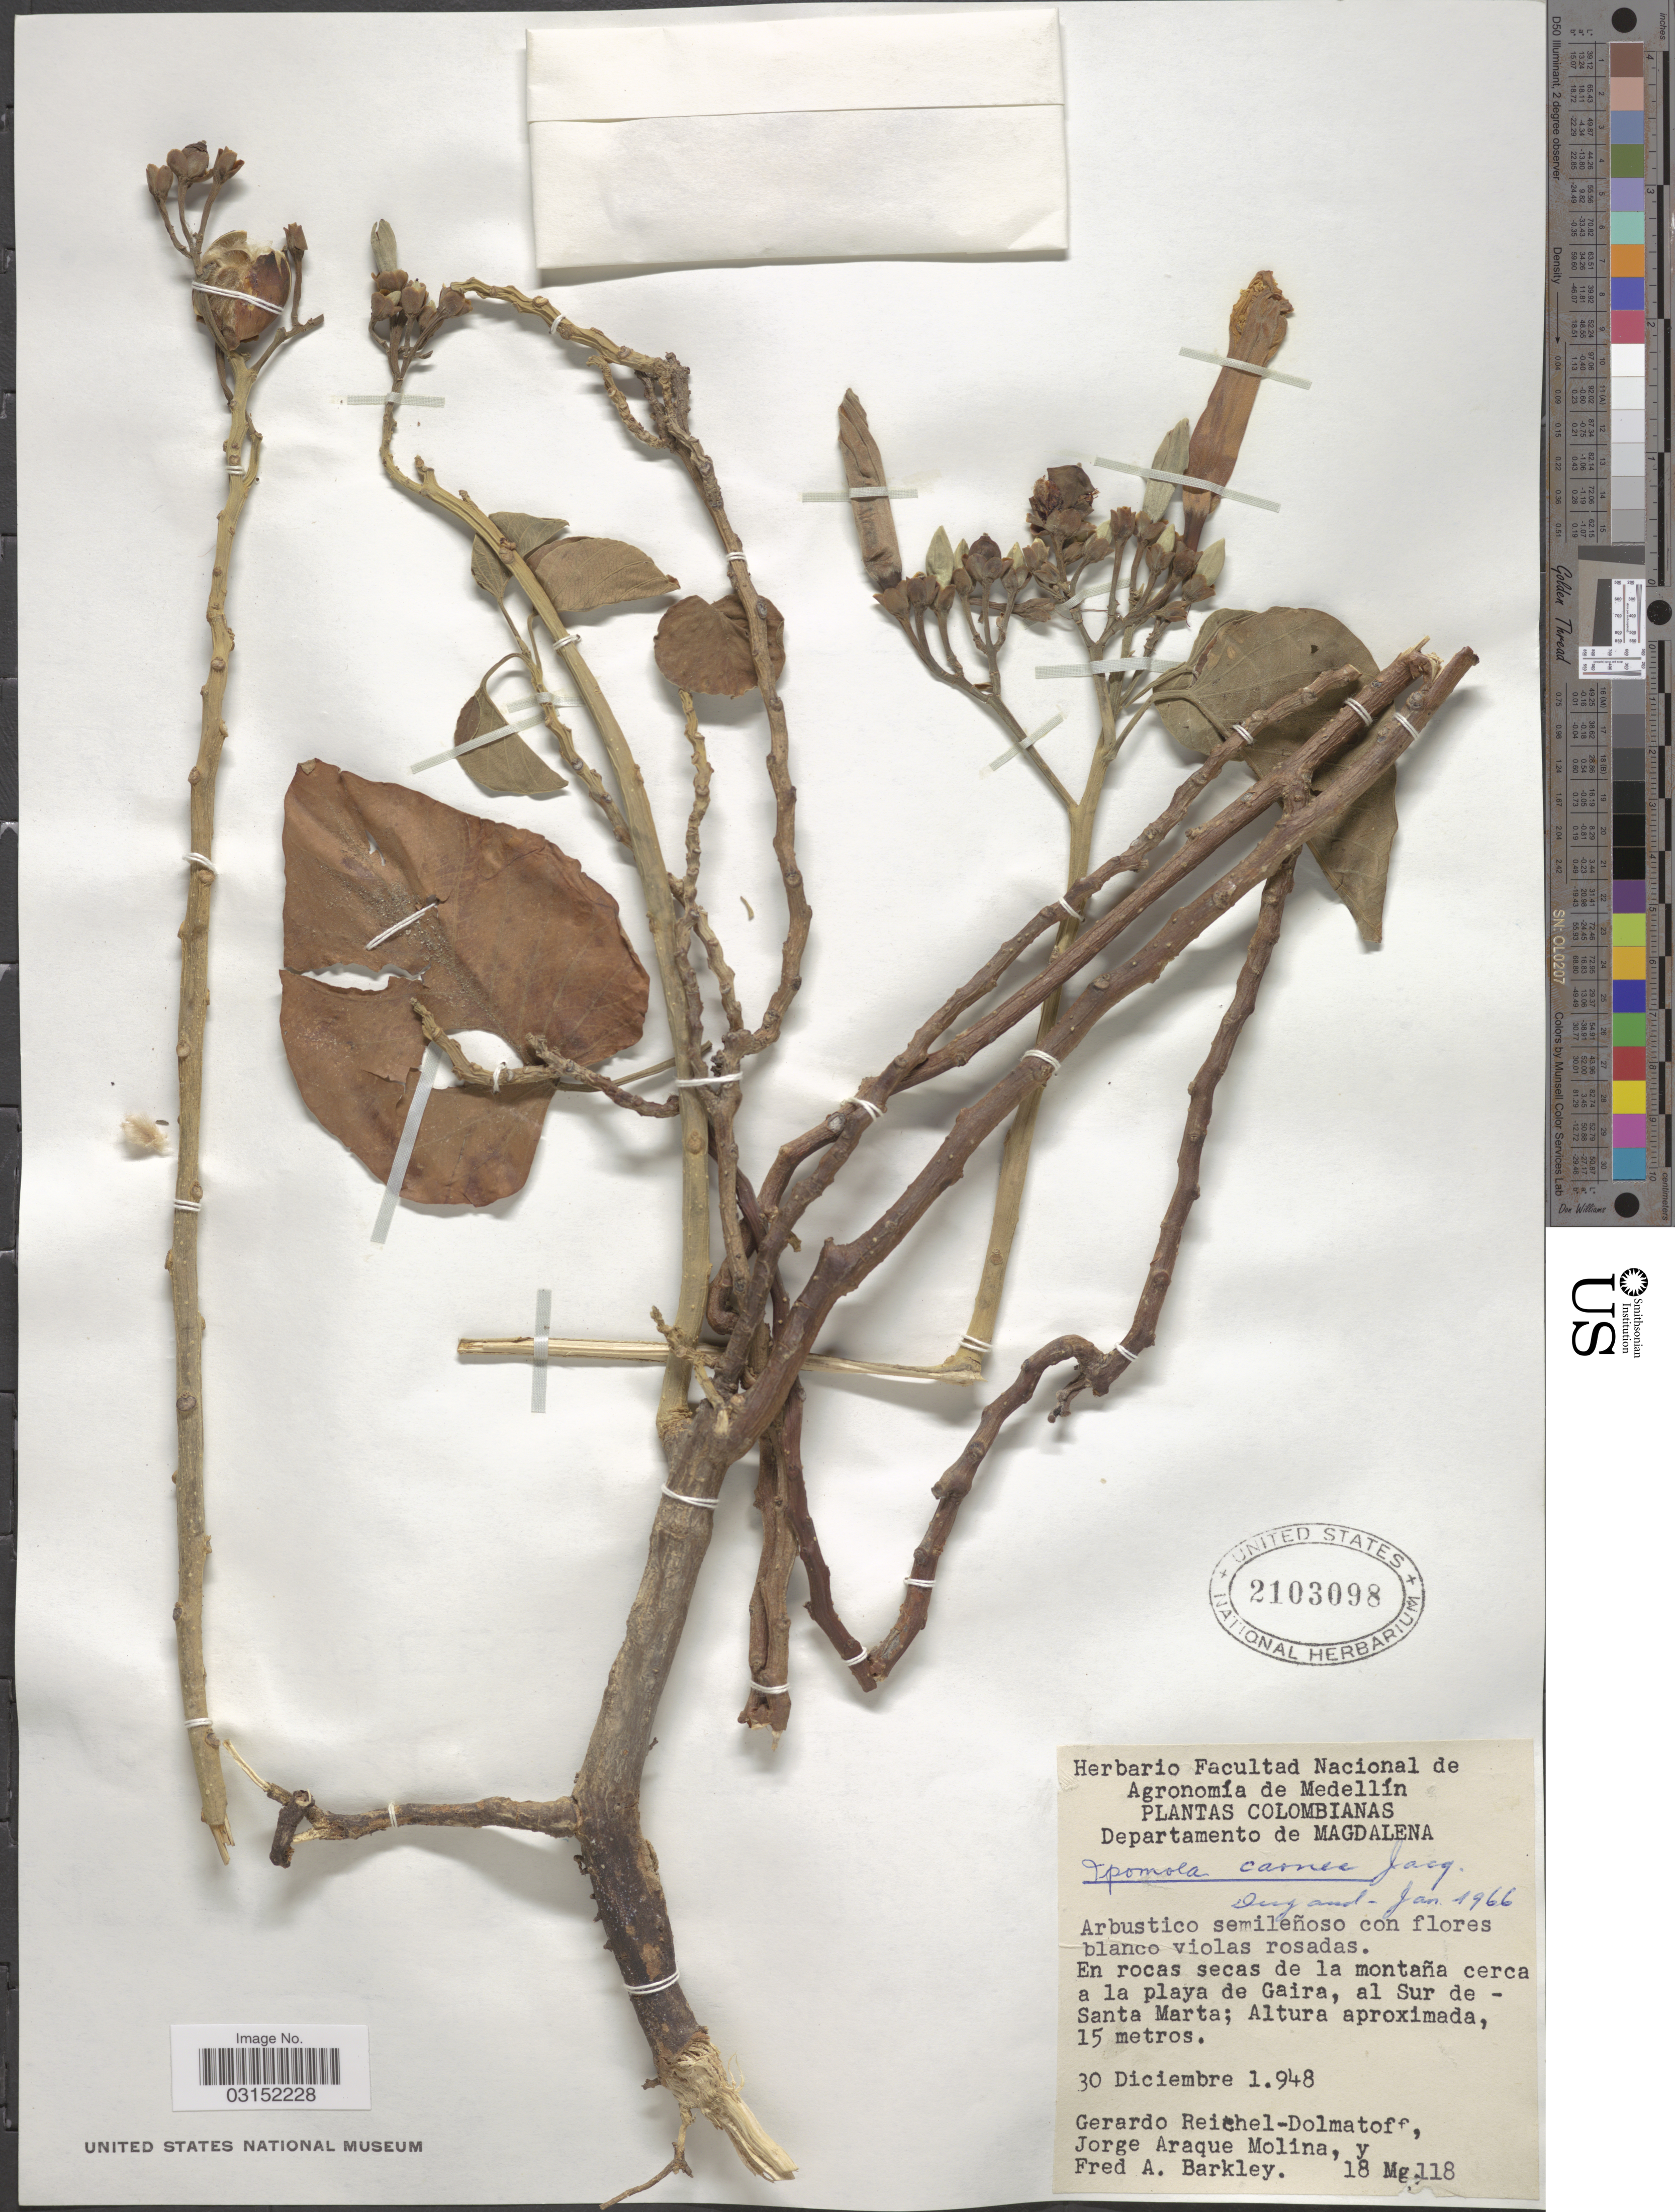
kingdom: Plantae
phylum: Tracheophyta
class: Magnoliopsida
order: Solanales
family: Convolvulaceae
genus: Ipomoea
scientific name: Ipomoea carnea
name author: Jacq.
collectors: G. Reichel-Dolmatoff, J. Araque Molina & F. A. Barkley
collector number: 18Mg118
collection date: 1948-12-30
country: Colombia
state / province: Magdalena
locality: Departamento de Magdalena, En rocas secas de la montaña cerca a la playa de Gaira, al Sur de Santa Marta.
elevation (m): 15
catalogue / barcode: US 2103098